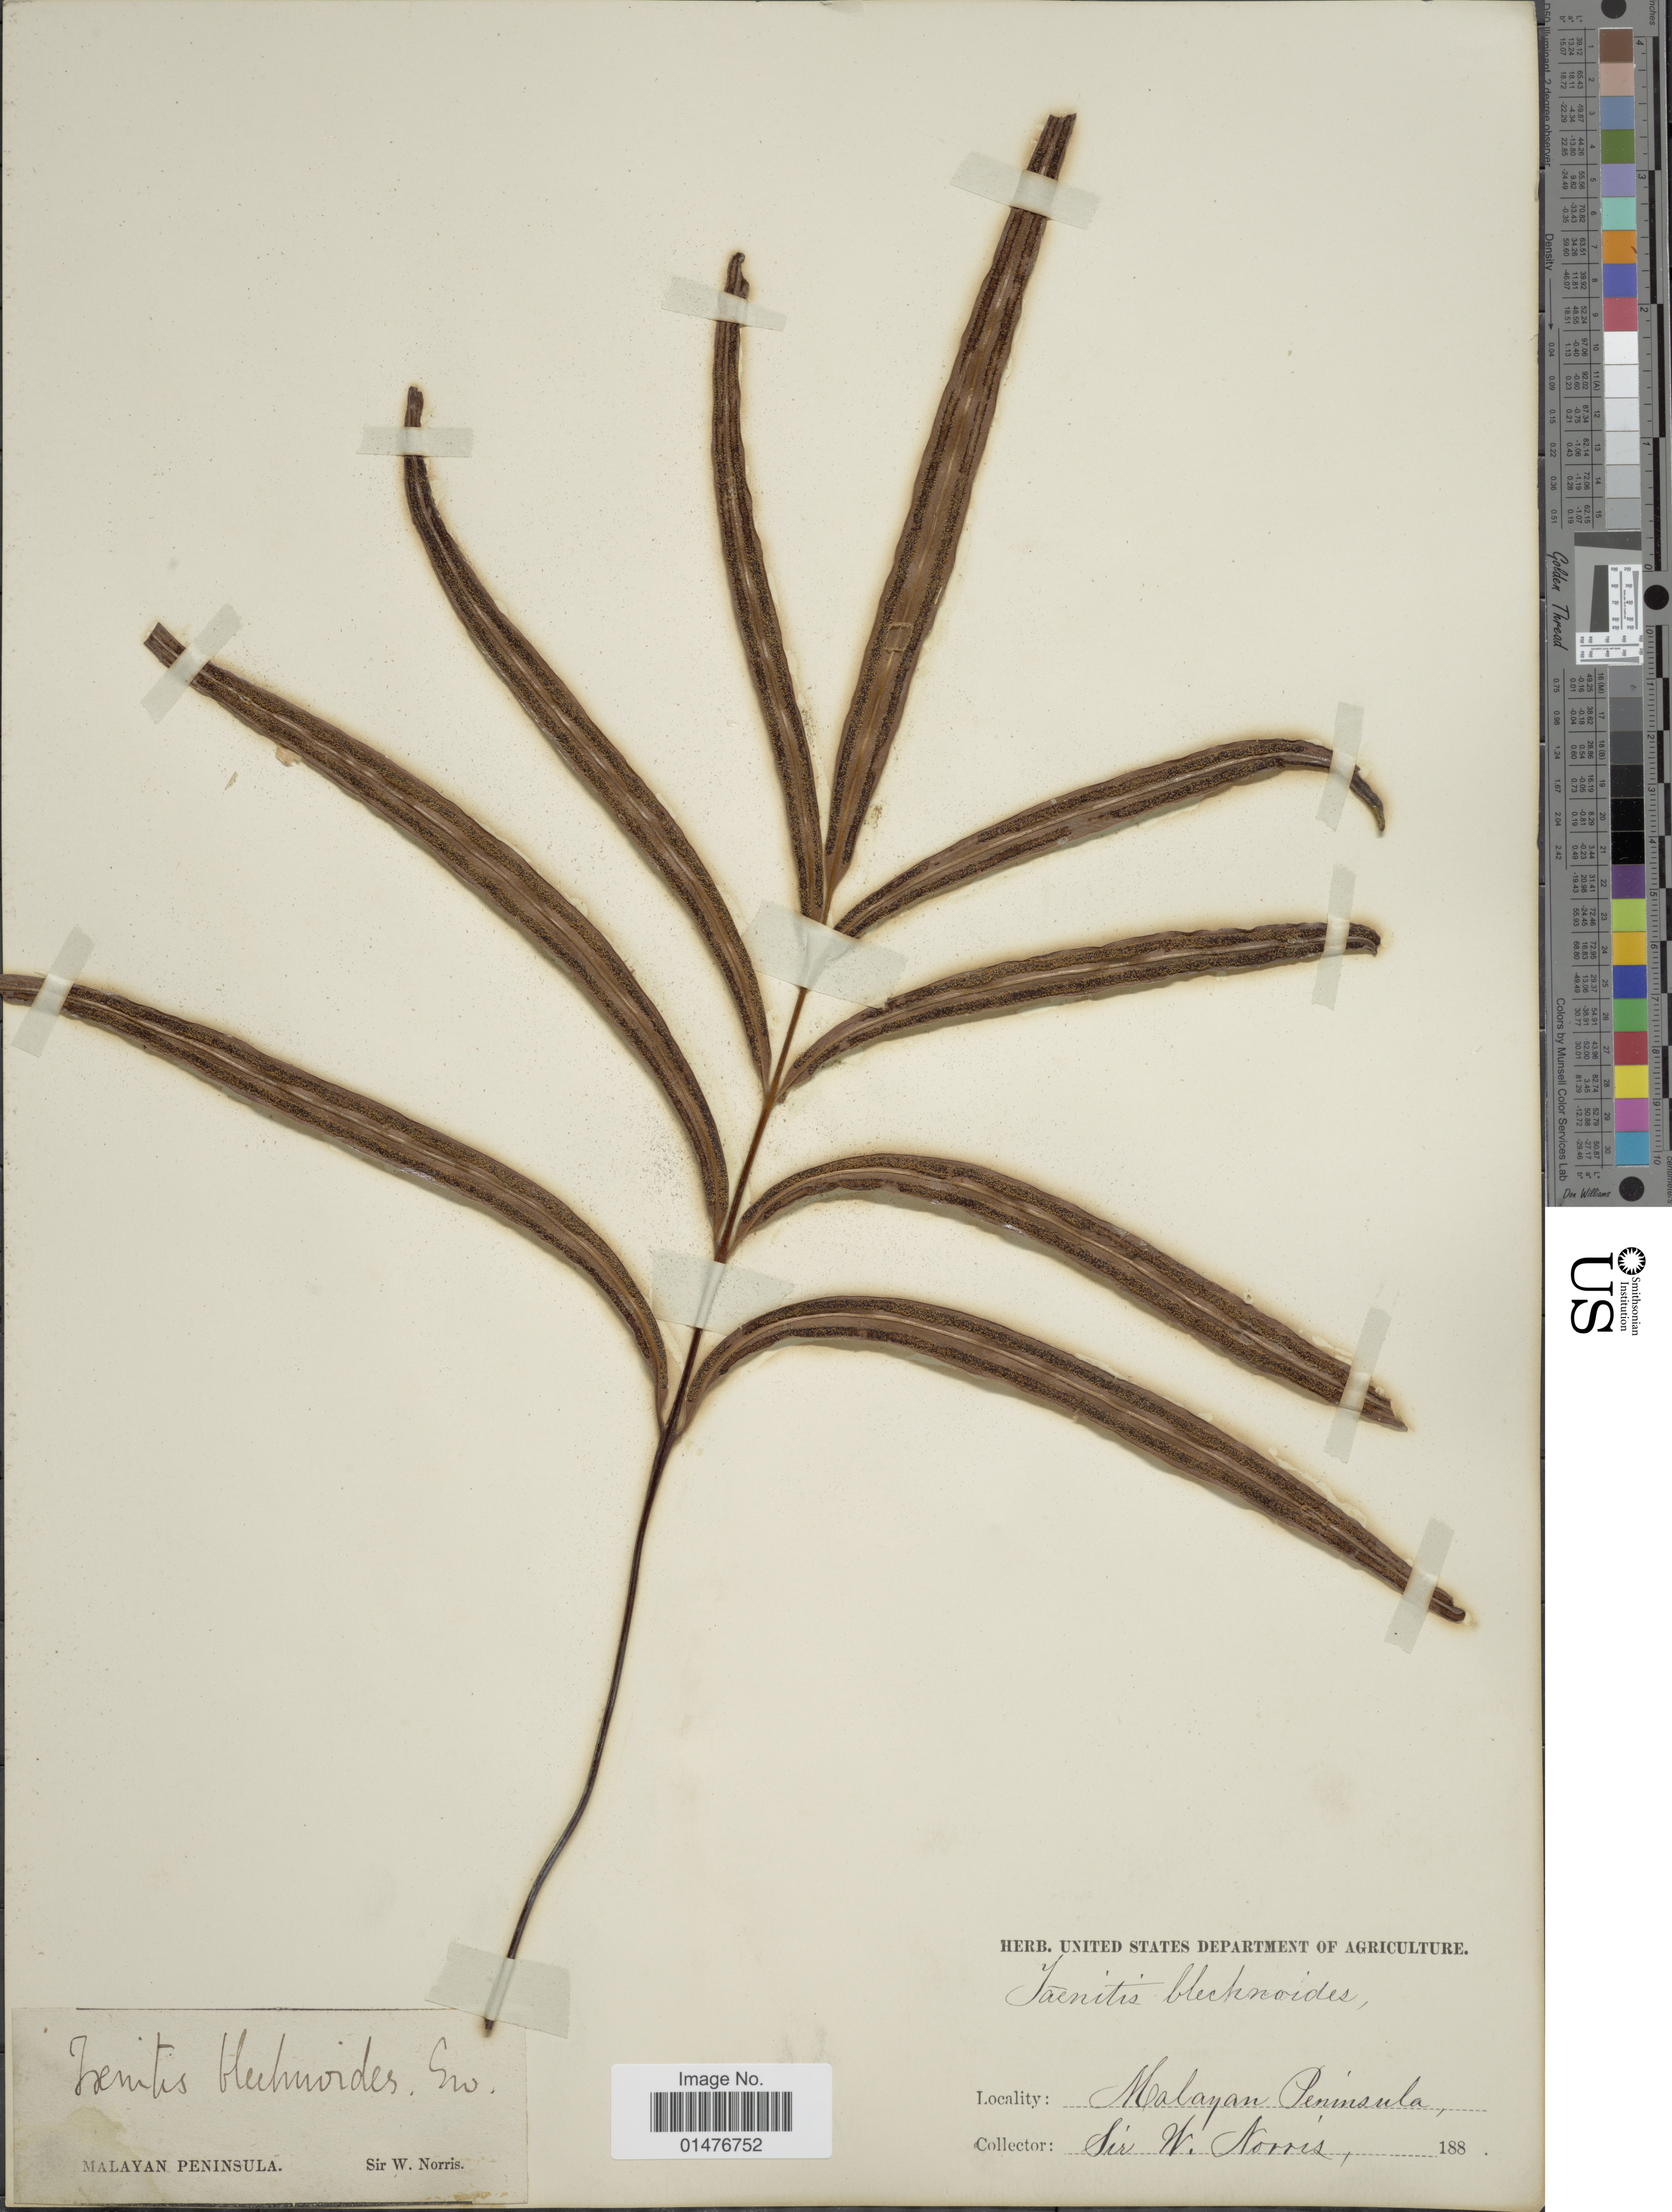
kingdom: Plantae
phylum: Tracheophyta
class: Polypodiopsida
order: Polypodiales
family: Pteridaceae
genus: Taenitis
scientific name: Taenitis blechnoides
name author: (Willd.) Sw.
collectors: W. Norris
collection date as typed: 188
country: Malaysia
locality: Malayan Peninsula